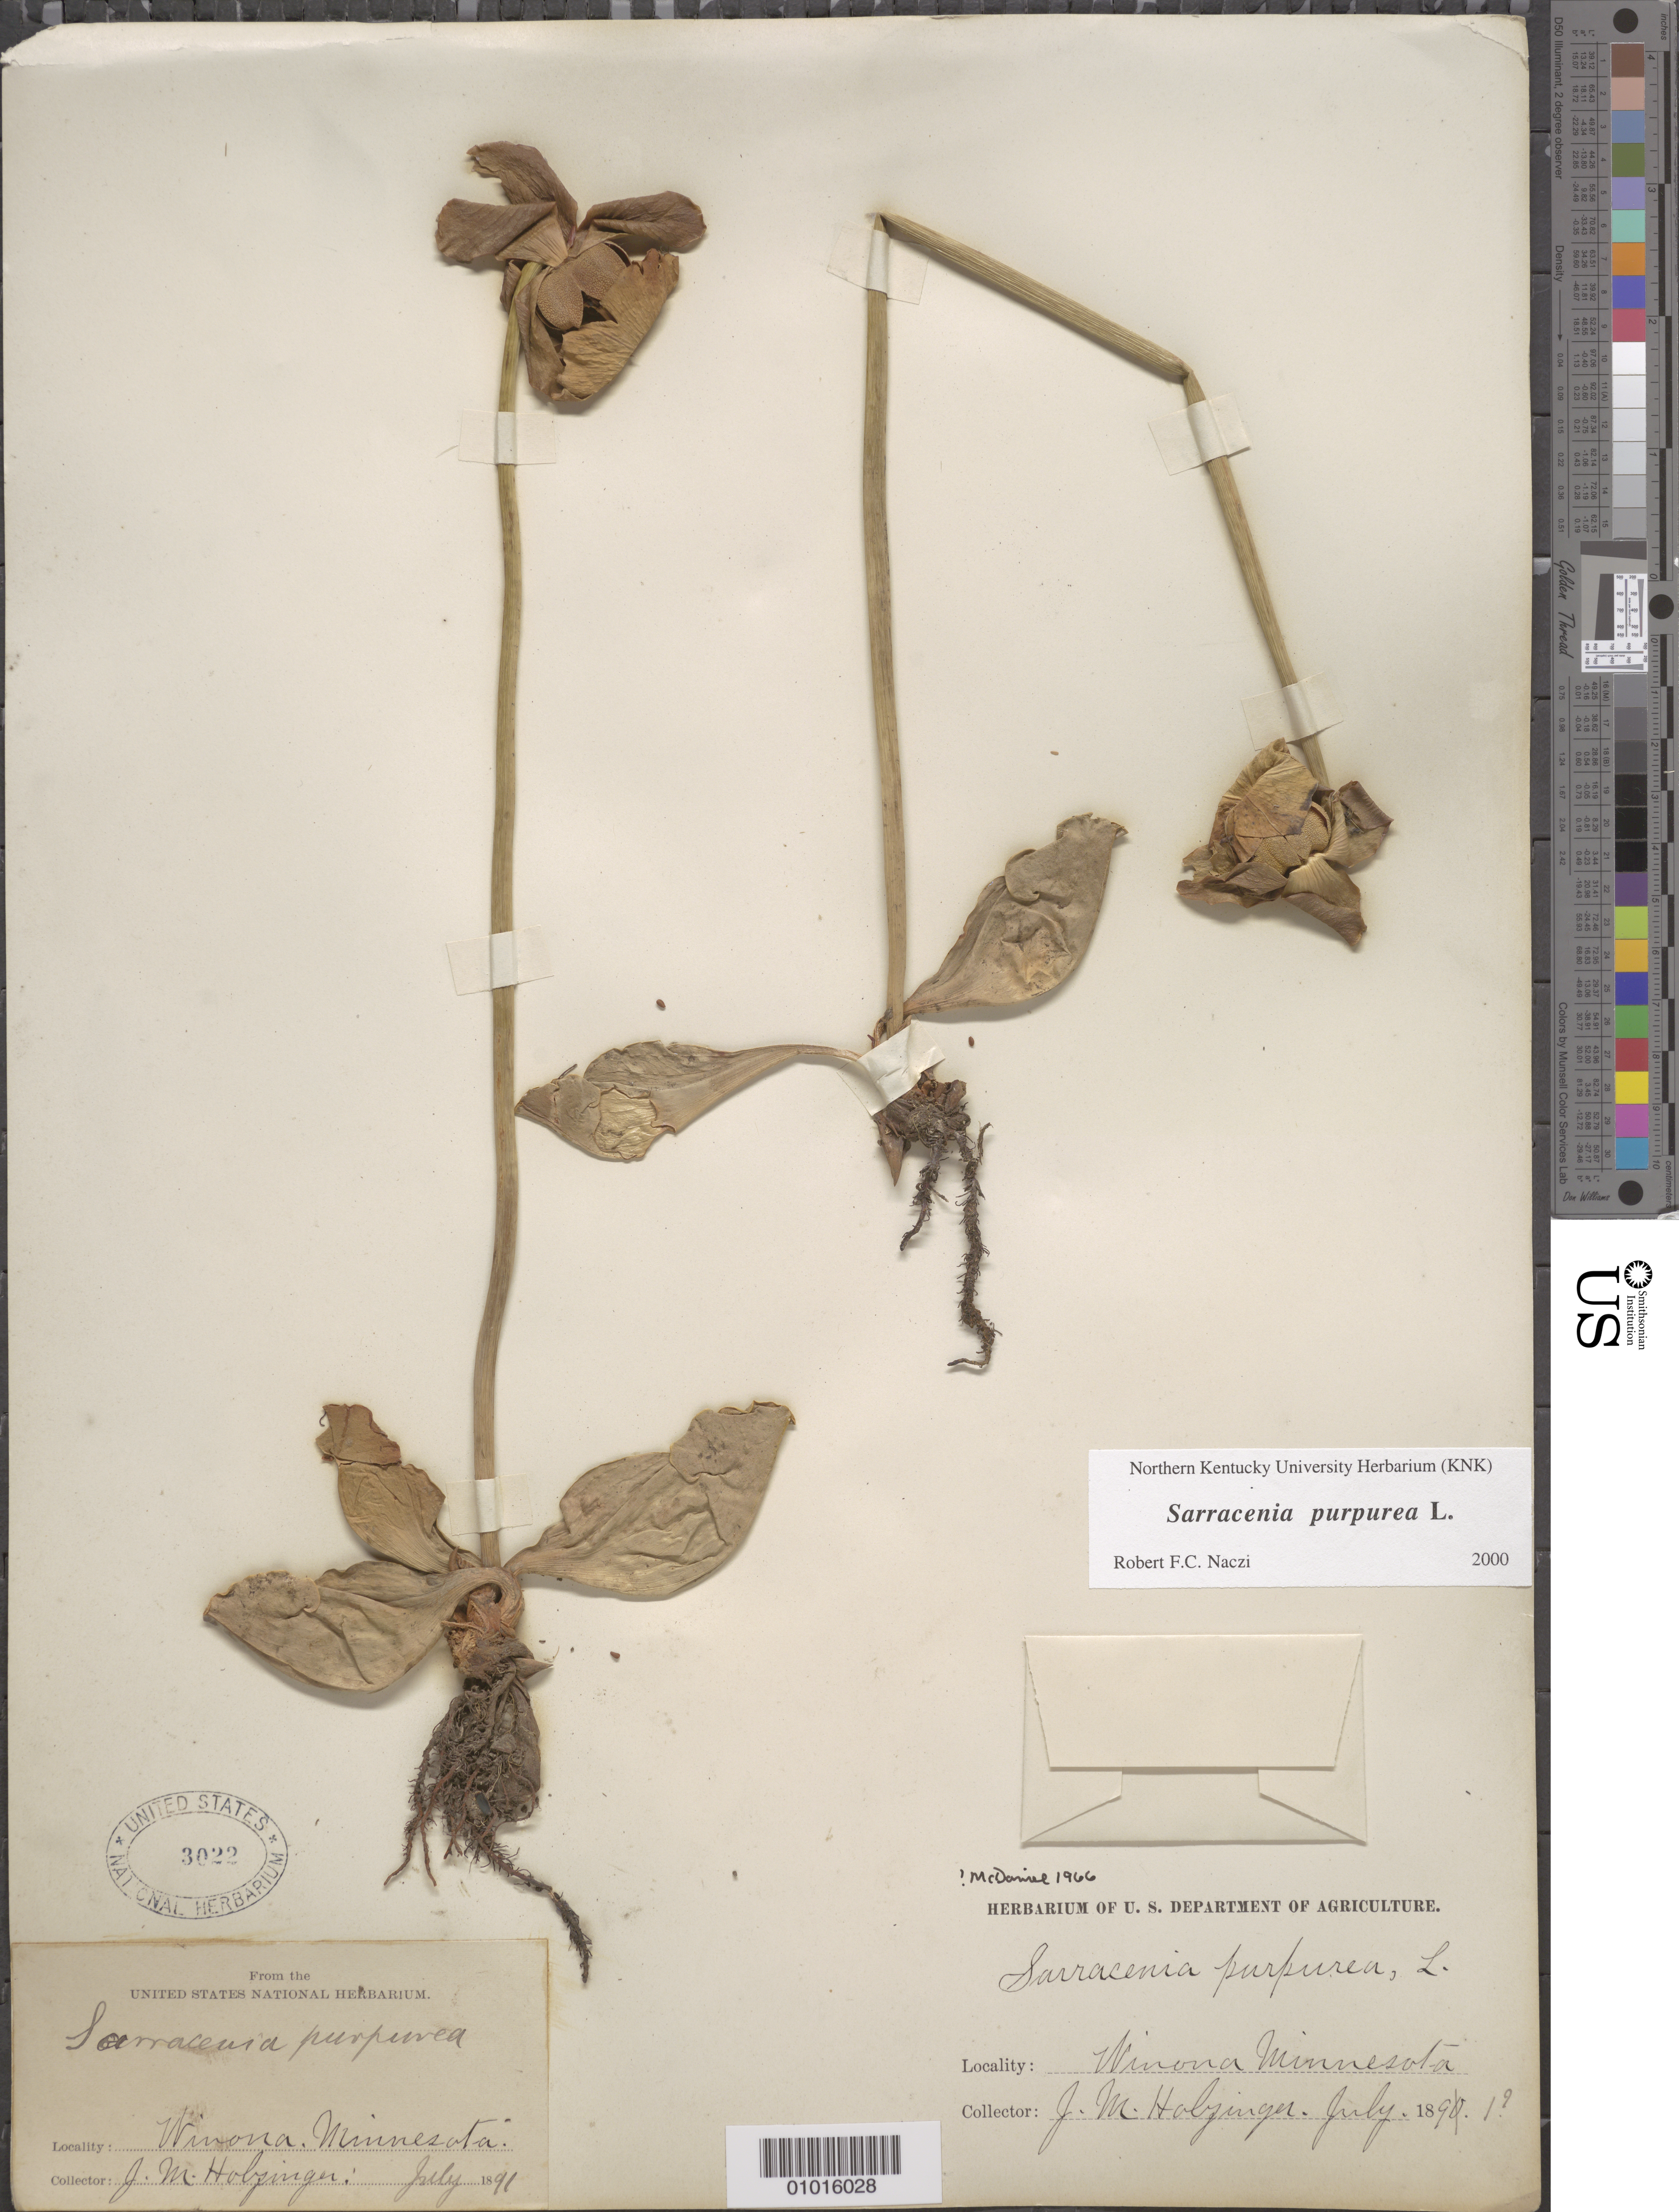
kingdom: Plantae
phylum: Tracheophyta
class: Magnoliopsida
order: Ericales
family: Sarraceniaceae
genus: Sarracenia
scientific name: Sarracenia purpurea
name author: L.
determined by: Naczi, R. F. C.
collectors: J. M. Holzinger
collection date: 1891-07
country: United States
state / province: Minnesota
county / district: Winona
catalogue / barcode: US 3022